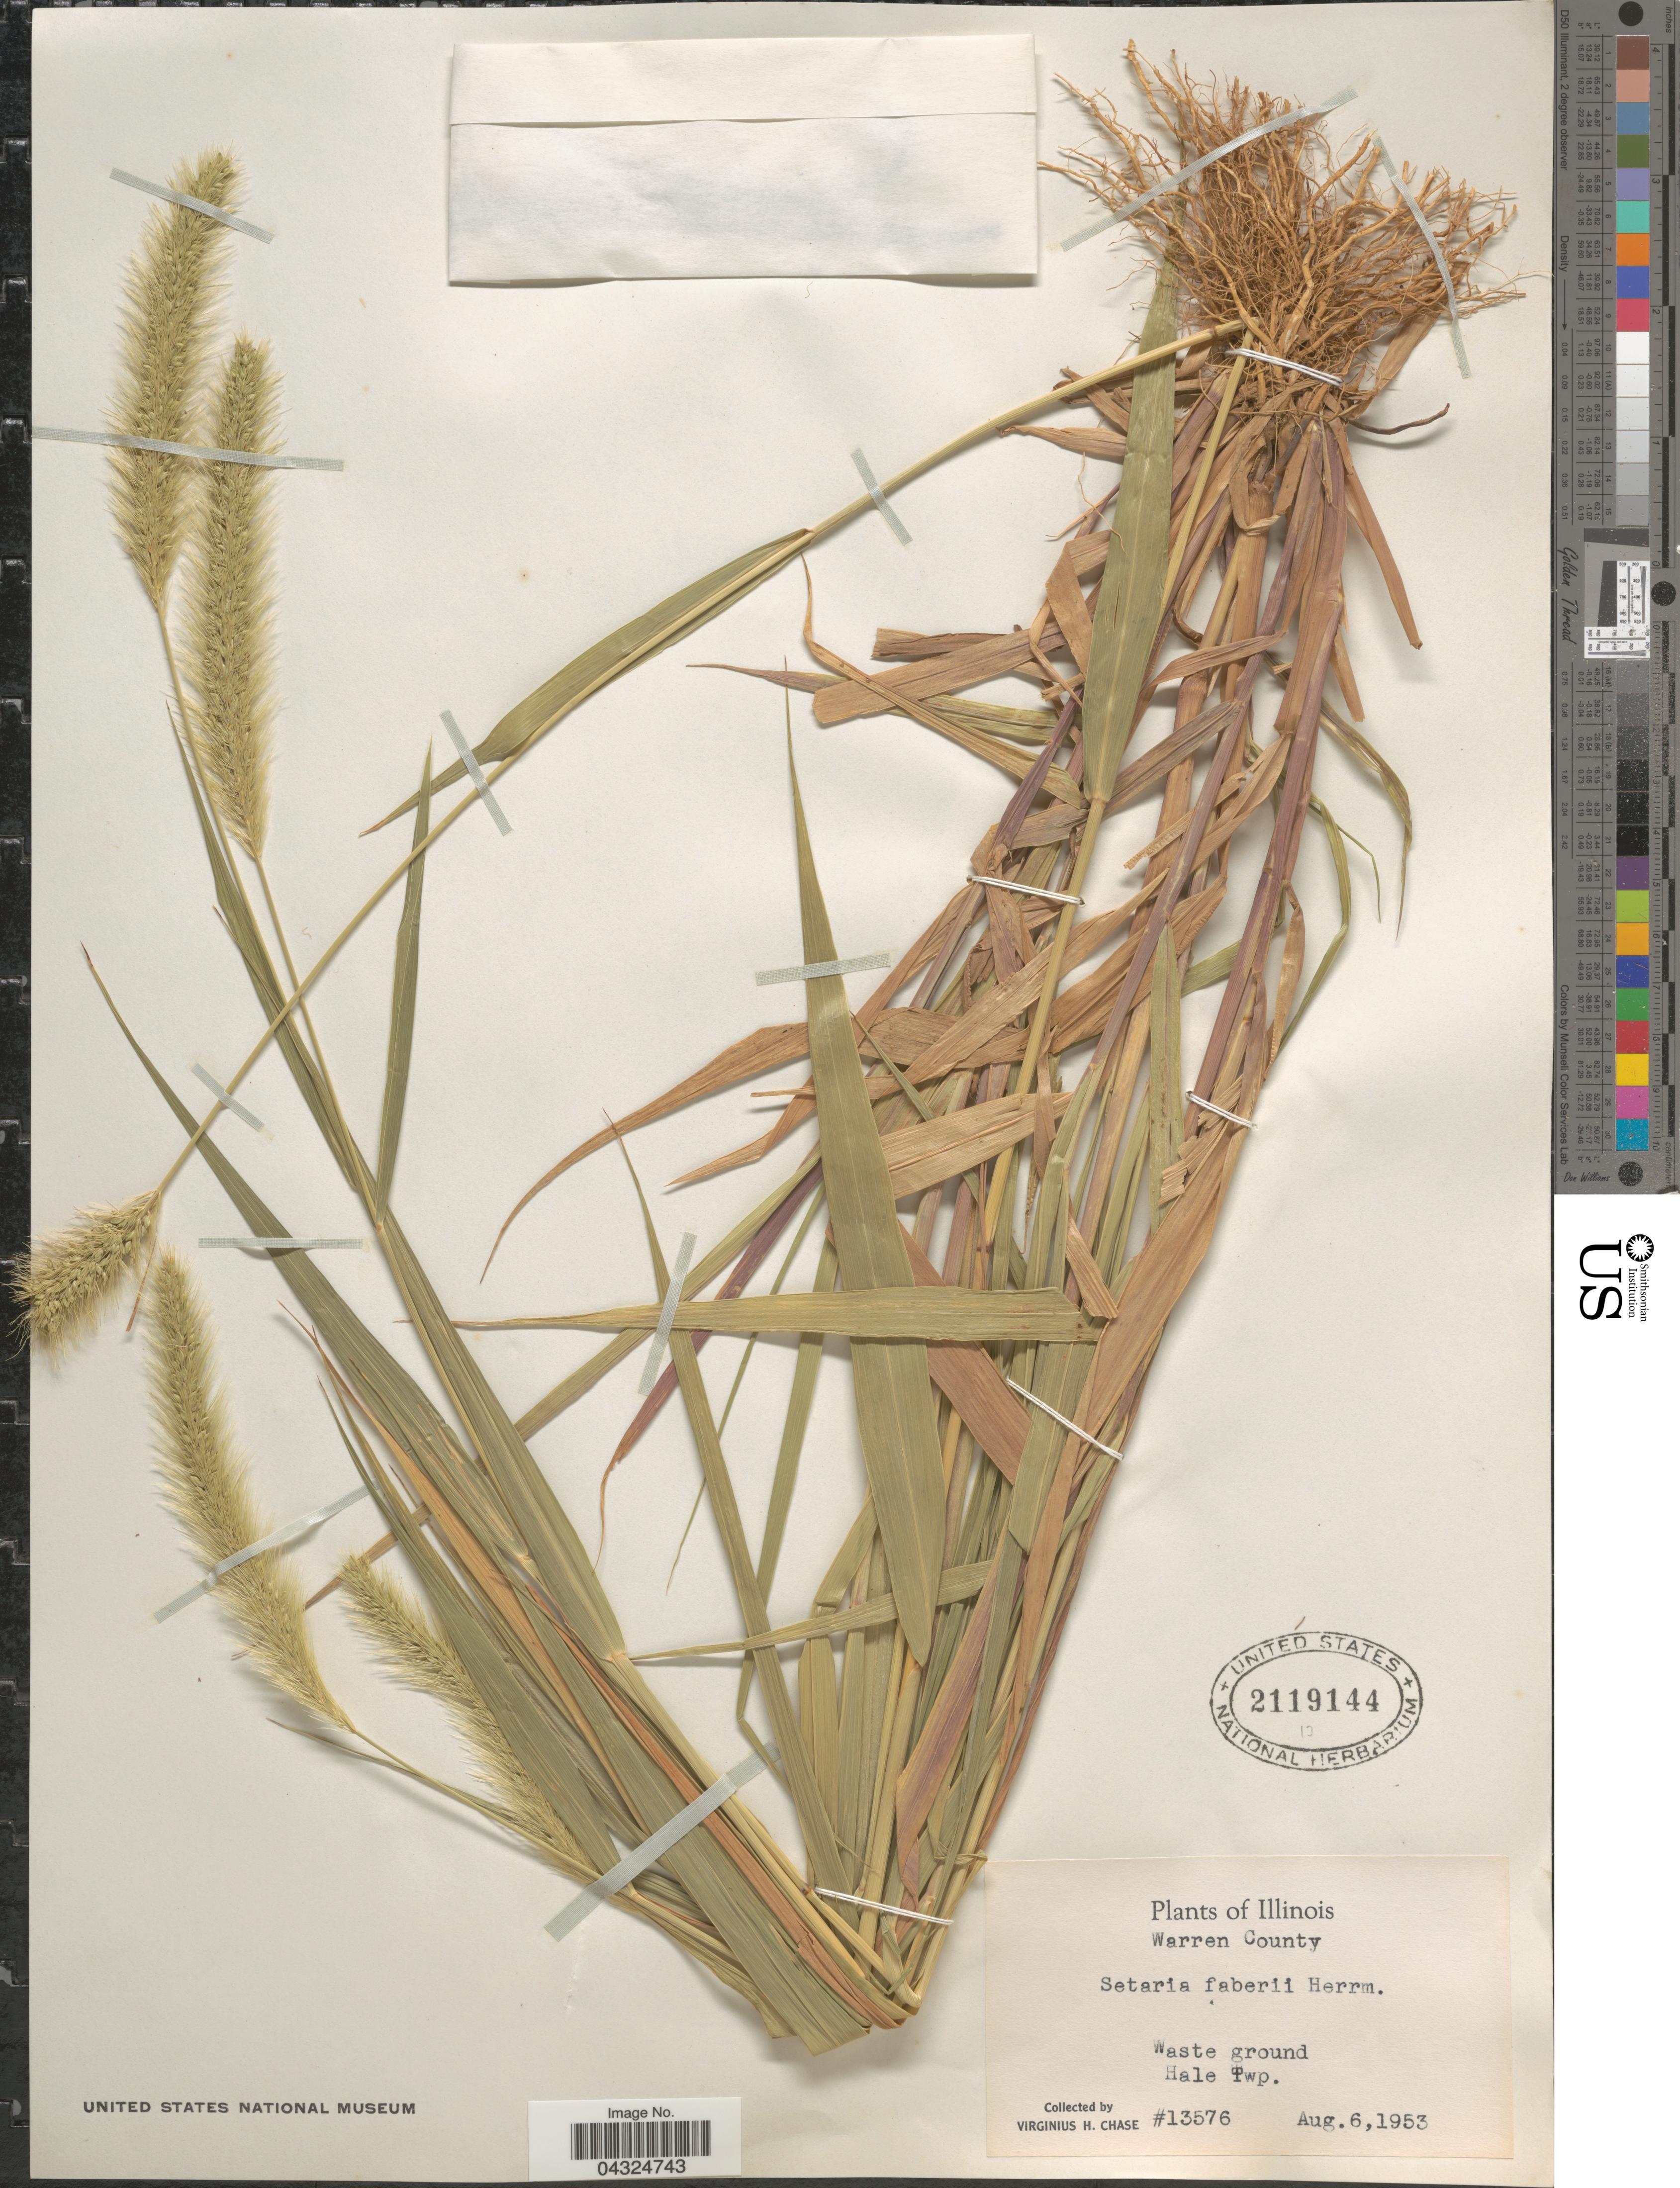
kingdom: Plantae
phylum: Tracheophyta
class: Liliopsida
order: Poales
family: Poaceae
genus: Setaria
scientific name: Setaria faberi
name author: R.A.W. Herrm.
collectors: V. H. Chase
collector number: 13576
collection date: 1953-08-06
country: United States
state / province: Illinois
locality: Warren County. Waste ground. Hale Twp.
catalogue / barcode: US 2119144